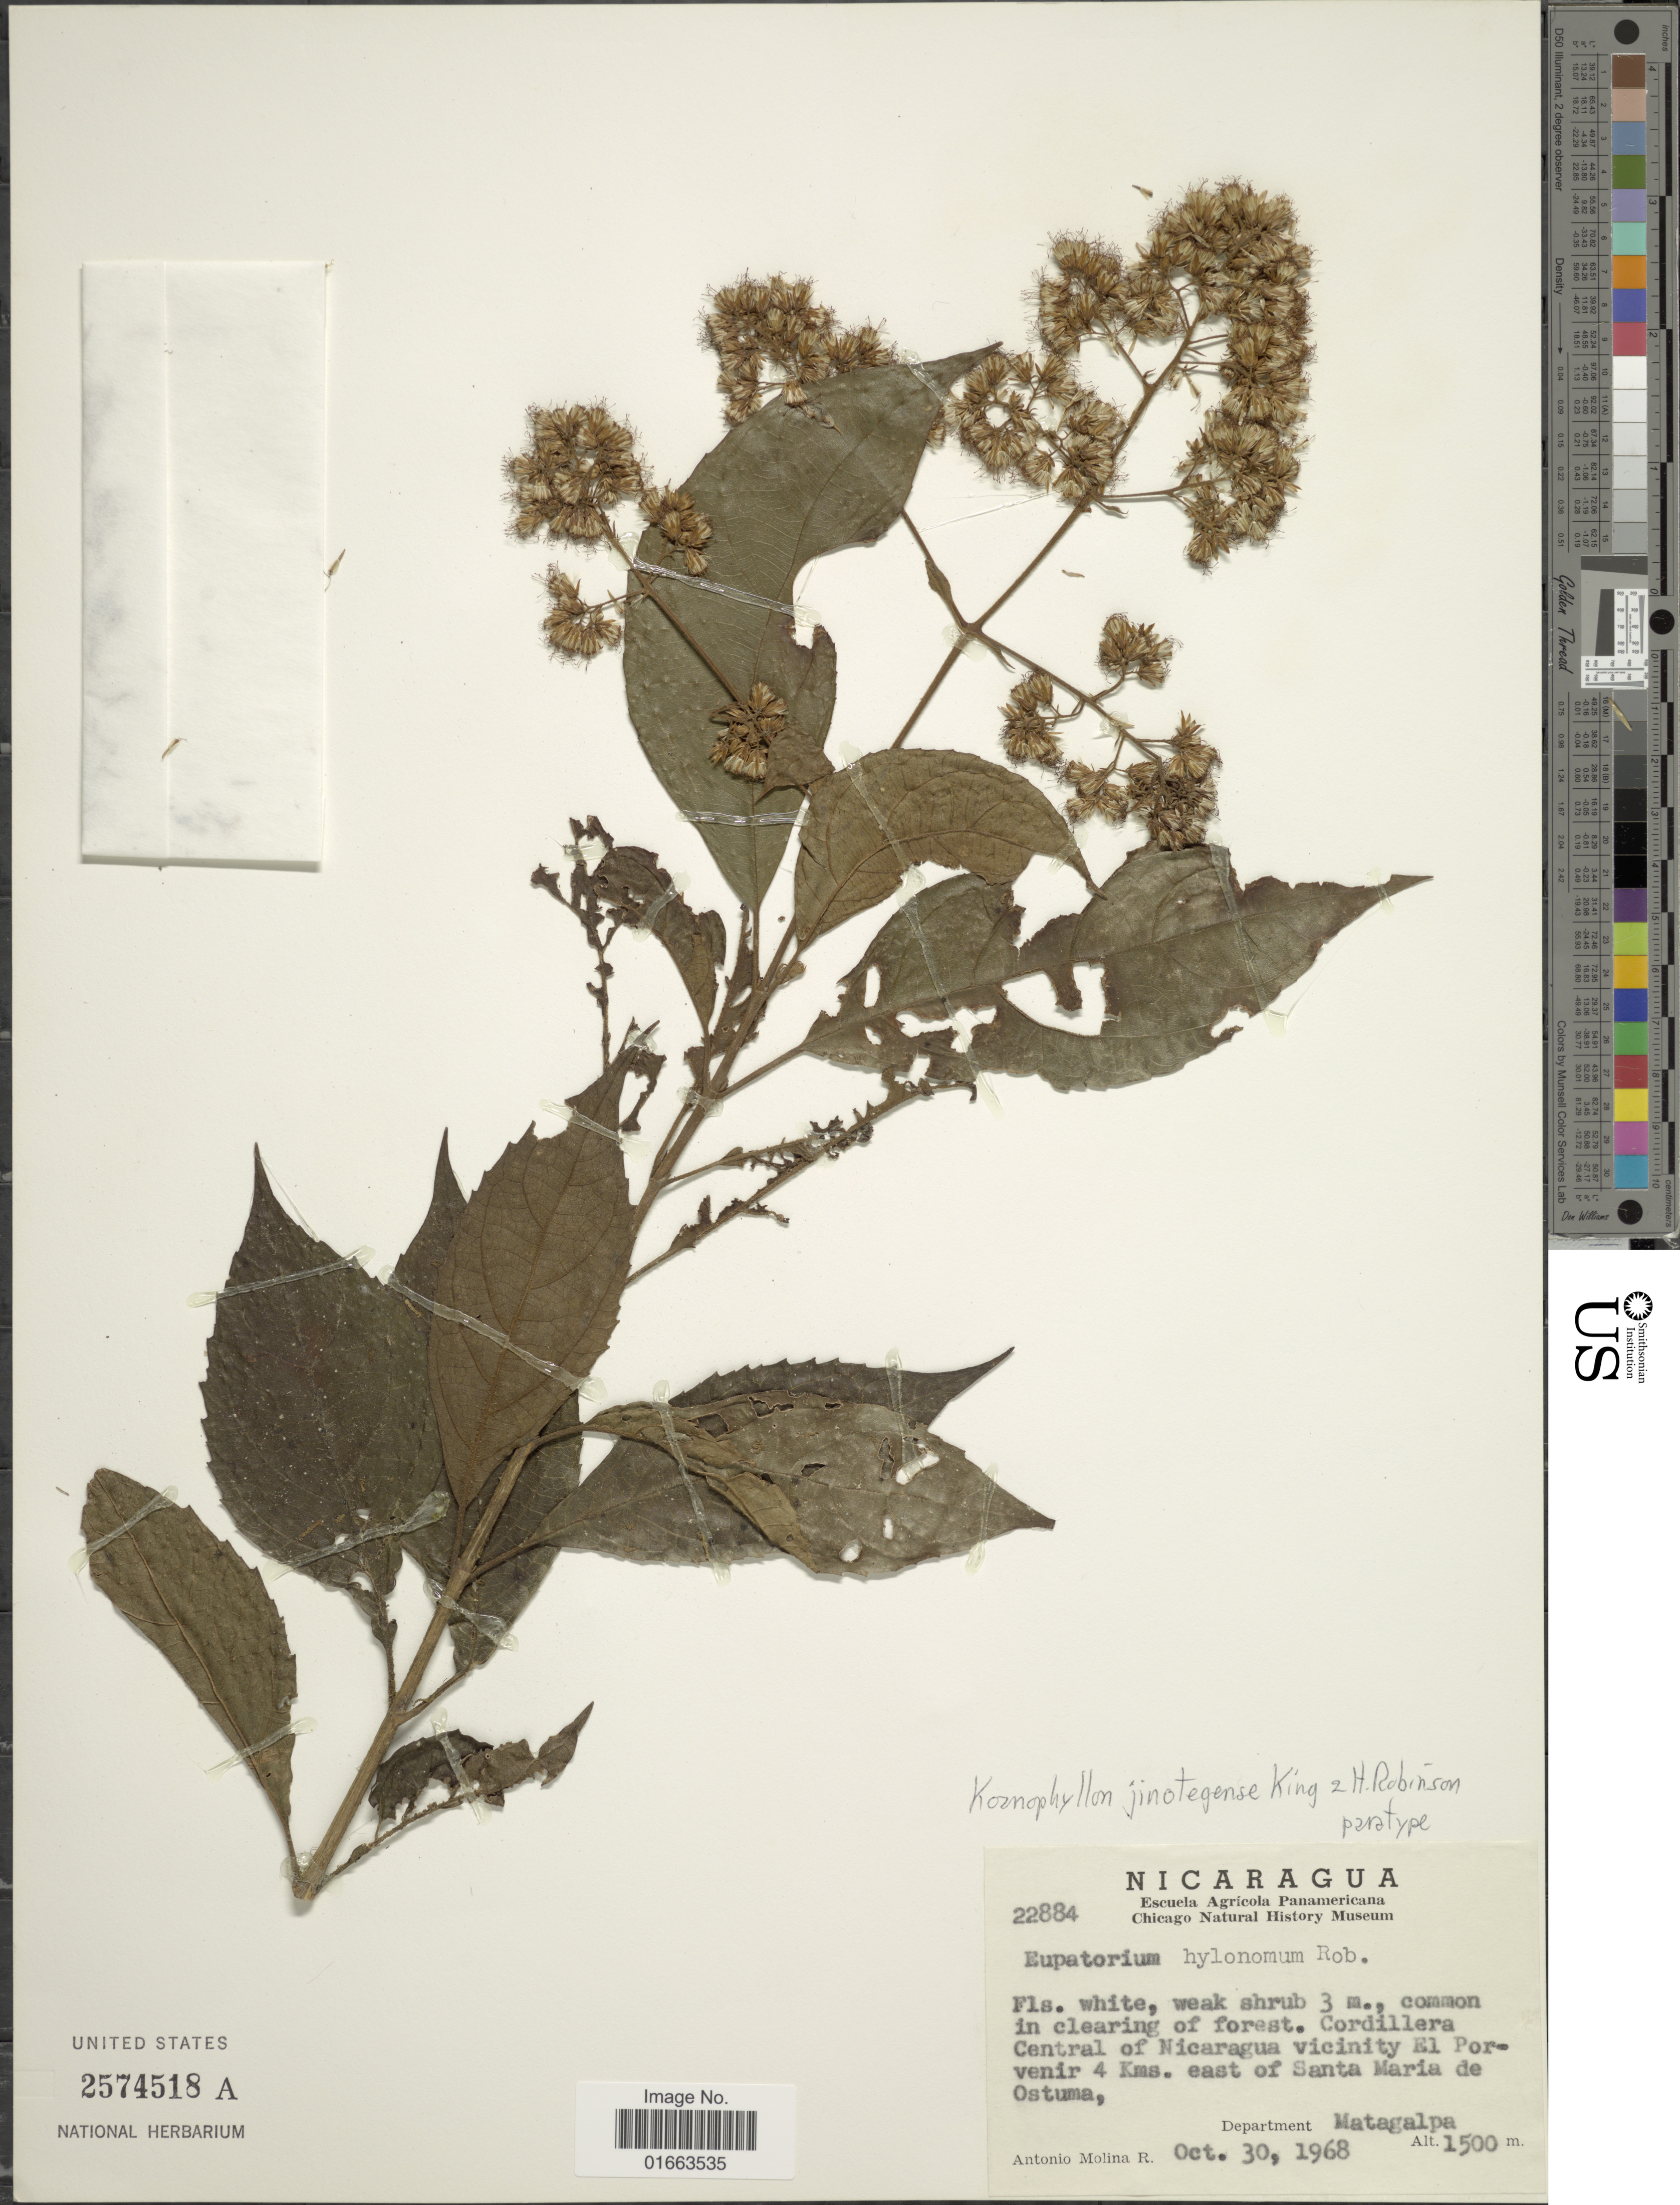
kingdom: Plantae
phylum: Tracheophyta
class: Magnoliopsida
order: Asterales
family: Asteraceae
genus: Koanophyllon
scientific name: Koanophyllon jinotegense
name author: R.M. King & H. Rob.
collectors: A. Molina R.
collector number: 22884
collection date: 1968-10-30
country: Nicaragua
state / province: Matagalpa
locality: Cordillera Central of Nicaragua vicinity El Porvenir 4 kms. east of Santa María de Ostuma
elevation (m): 1500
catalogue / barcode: US 2574518A